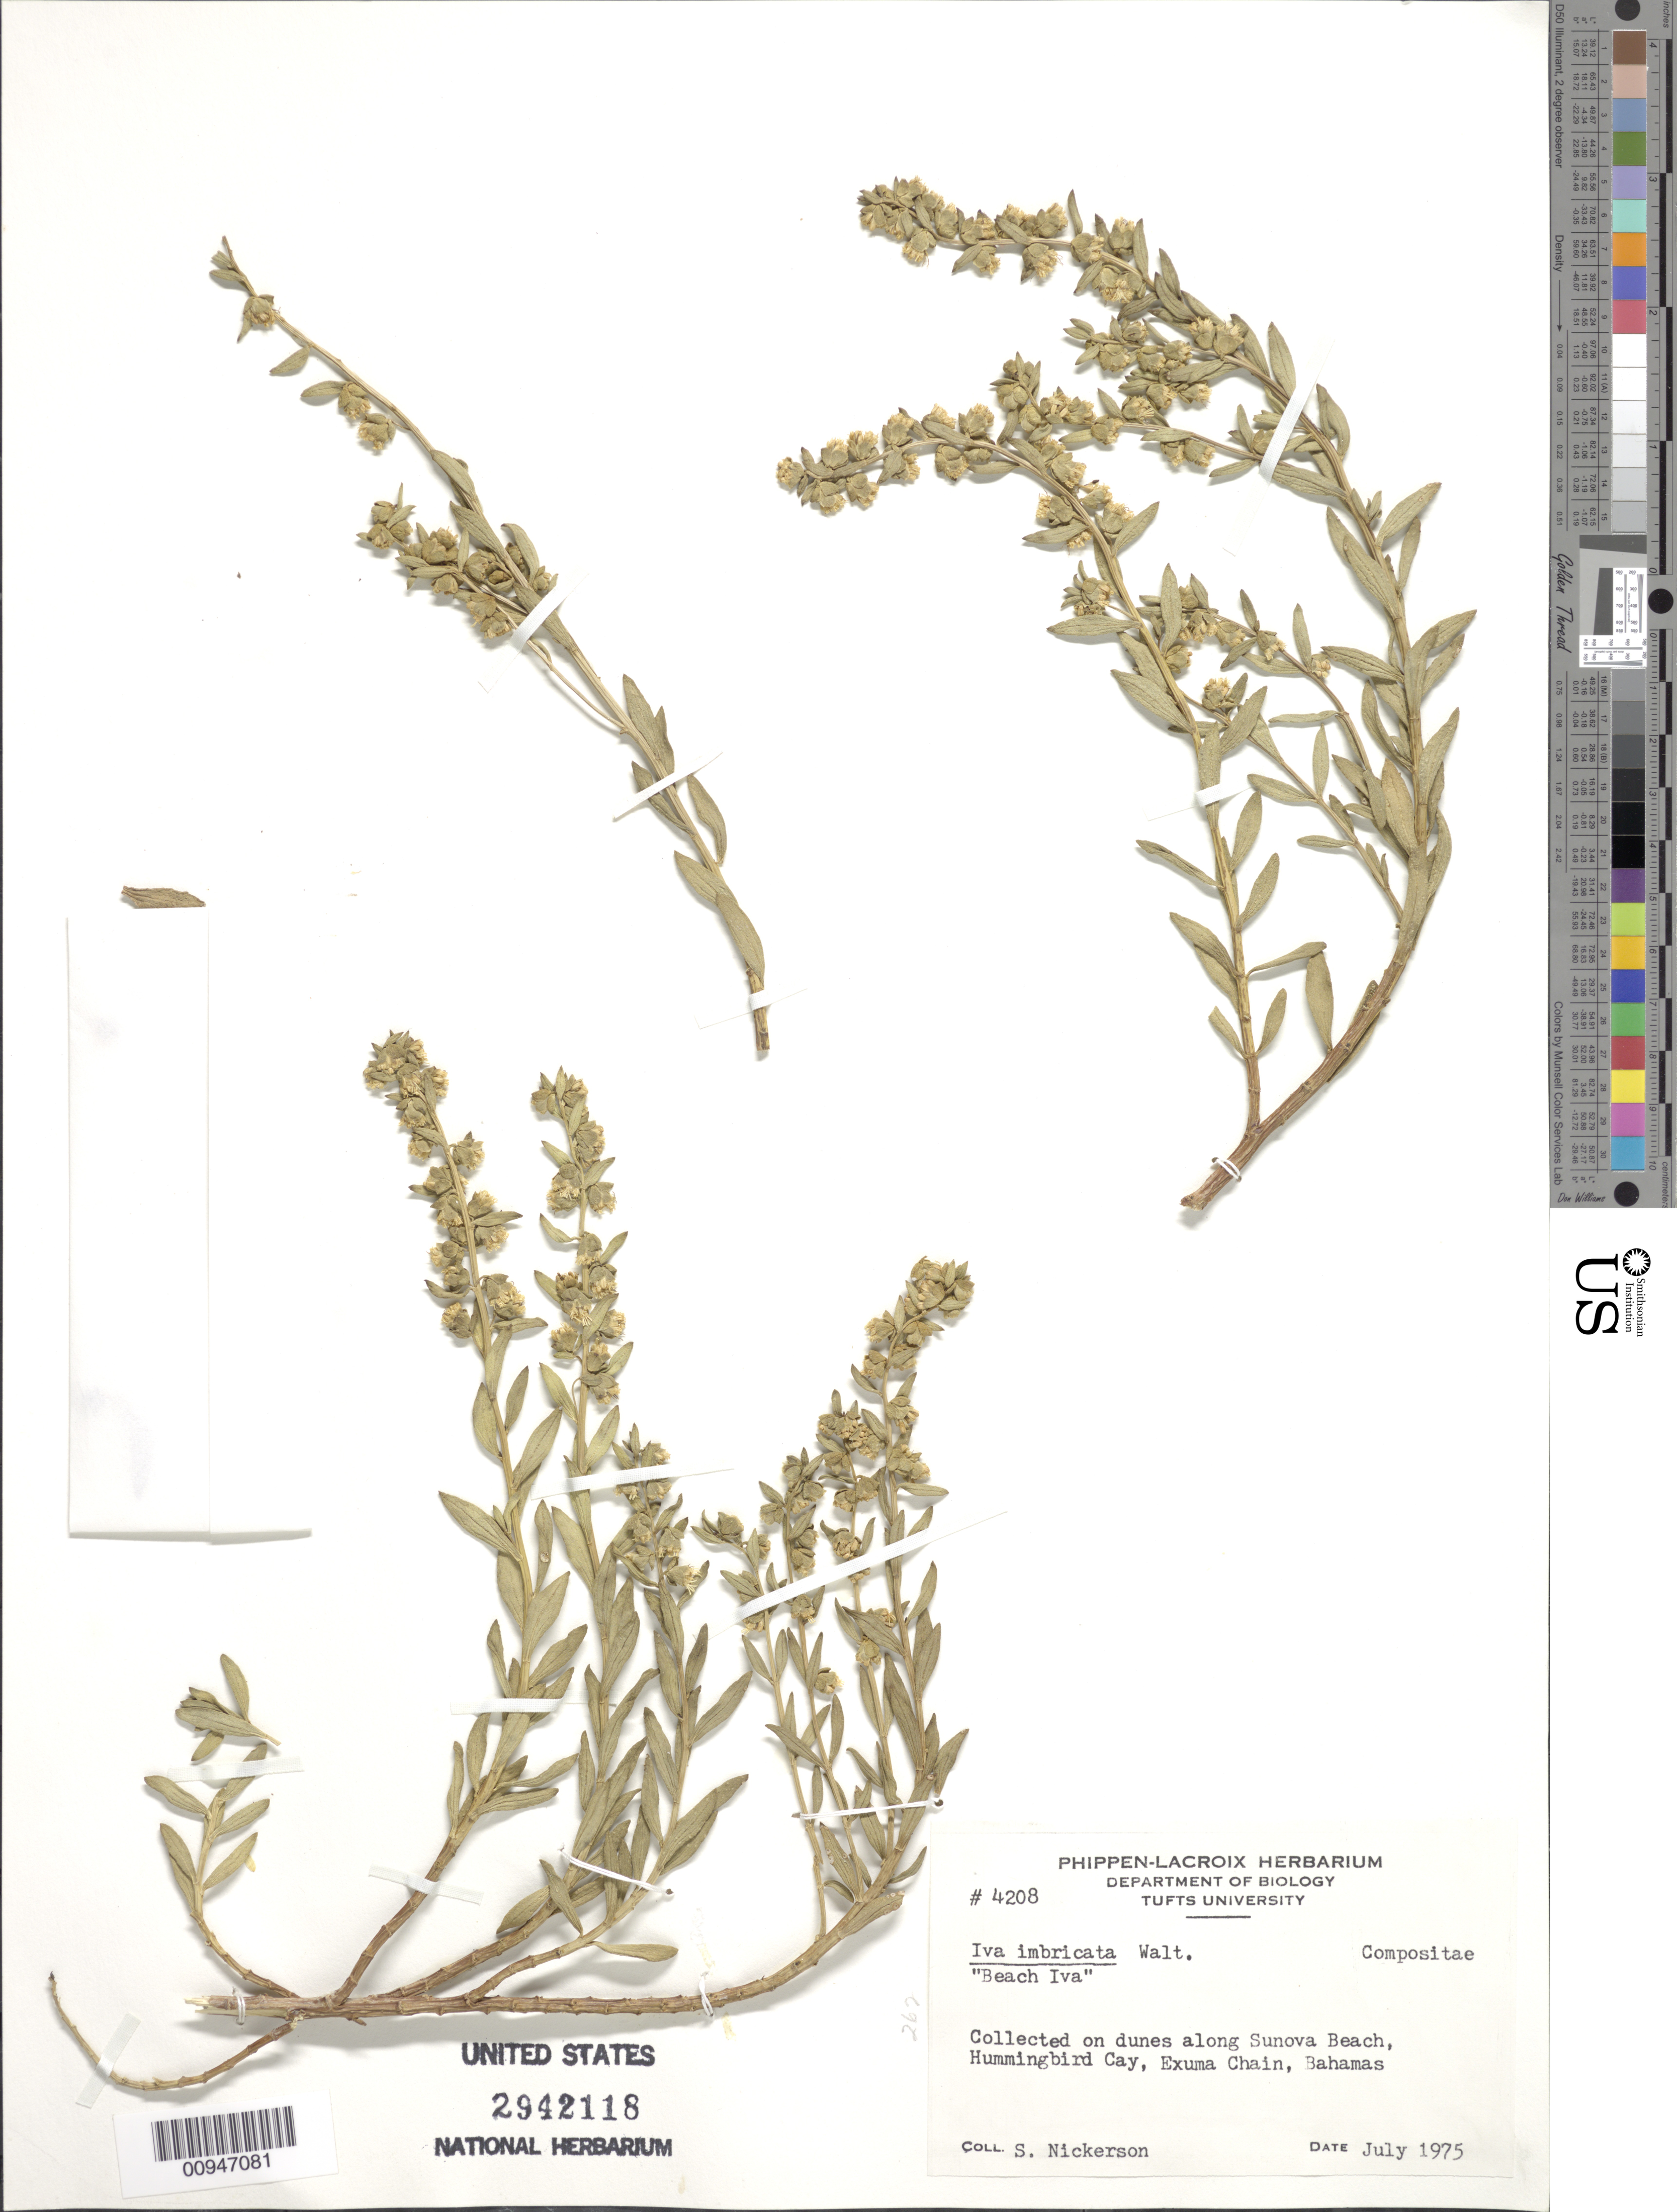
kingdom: Plantae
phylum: Tracheophyta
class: Magnoliopsida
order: Asterales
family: Asteraceae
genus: Iva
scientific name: Iva imbricata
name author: Walter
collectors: S. Nickerson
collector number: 4208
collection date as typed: Jul 1975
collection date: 1975-07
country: Bahamas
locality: Along Sunova Beach, Hummingbird Cay, Exuma Chain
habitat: On dunes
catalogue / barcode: US 2942118